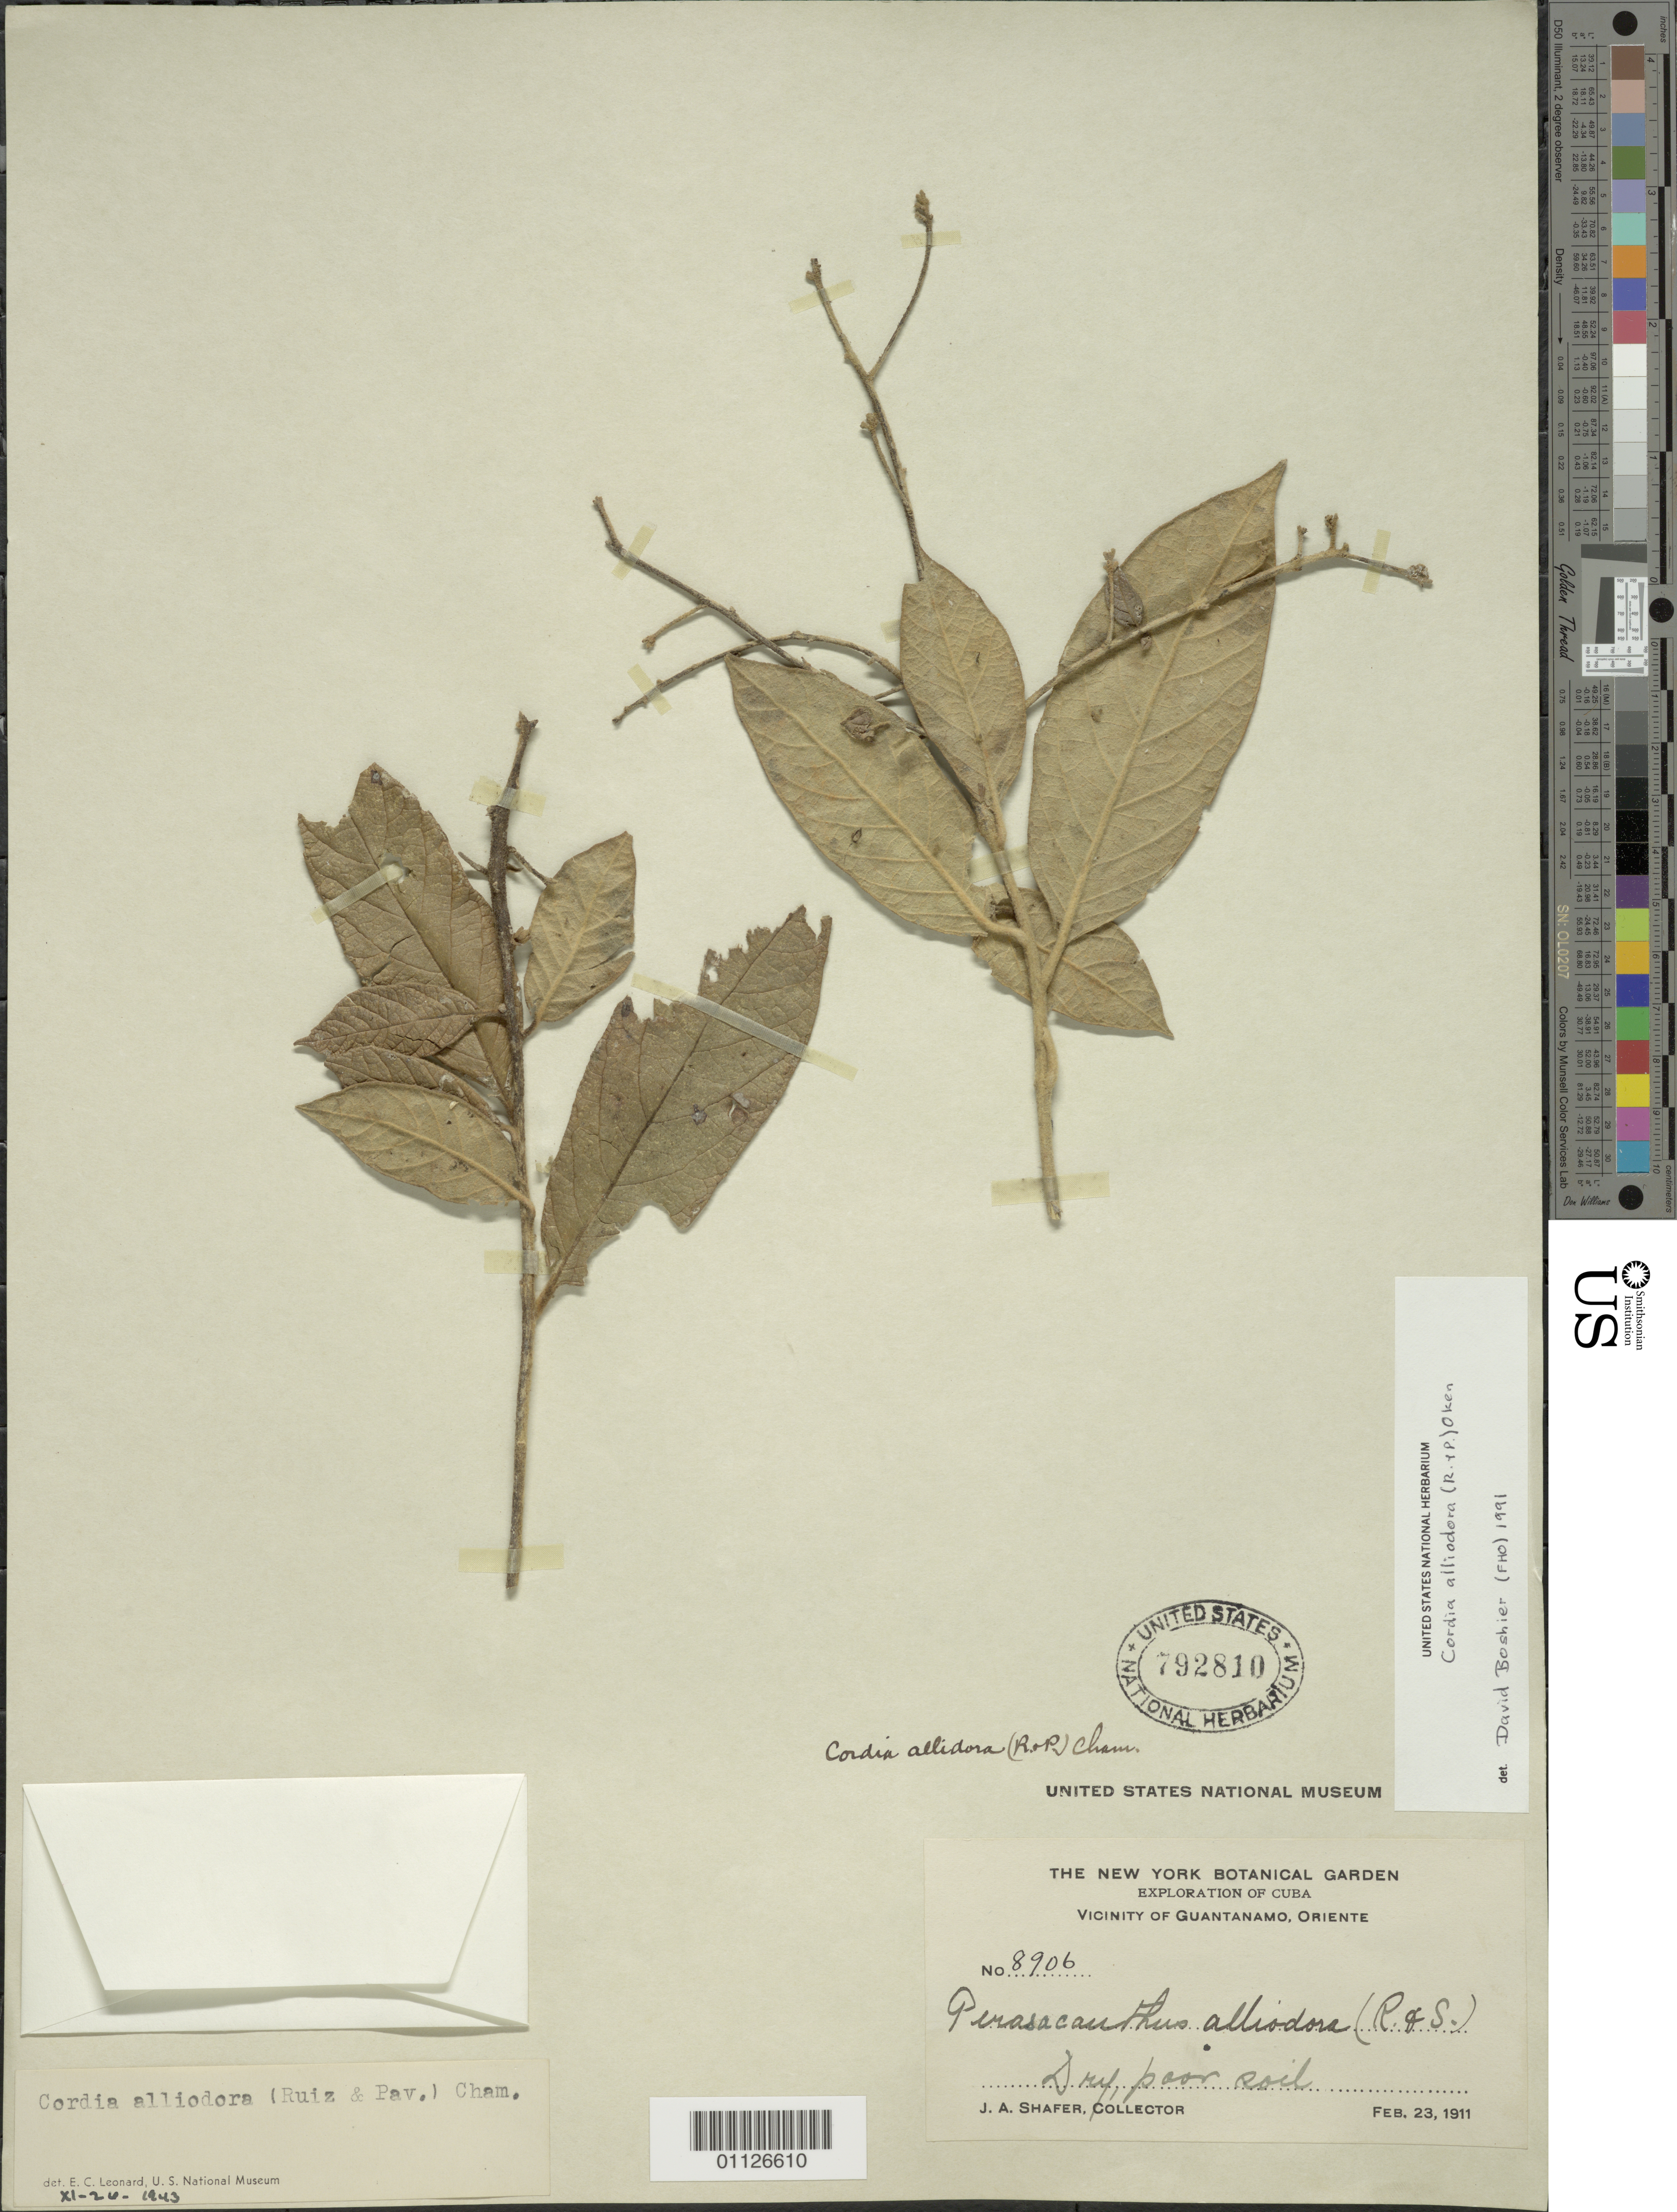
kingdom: Plantae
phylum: Tracheophyta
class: Magnoliopsida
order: Boraginales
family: Cordiaceae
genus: Cordia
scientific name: Cordia alliodora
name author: (Ruiz & Pav.) Oken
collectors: J. A. Shafer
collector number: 8906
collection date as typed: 23 Feb 1911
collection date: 1911-02-23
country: Cuba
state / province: Guantánamo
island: Cuba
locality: Vicinity of Guantánamo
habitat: dry, poor soil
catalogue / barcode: US 792810